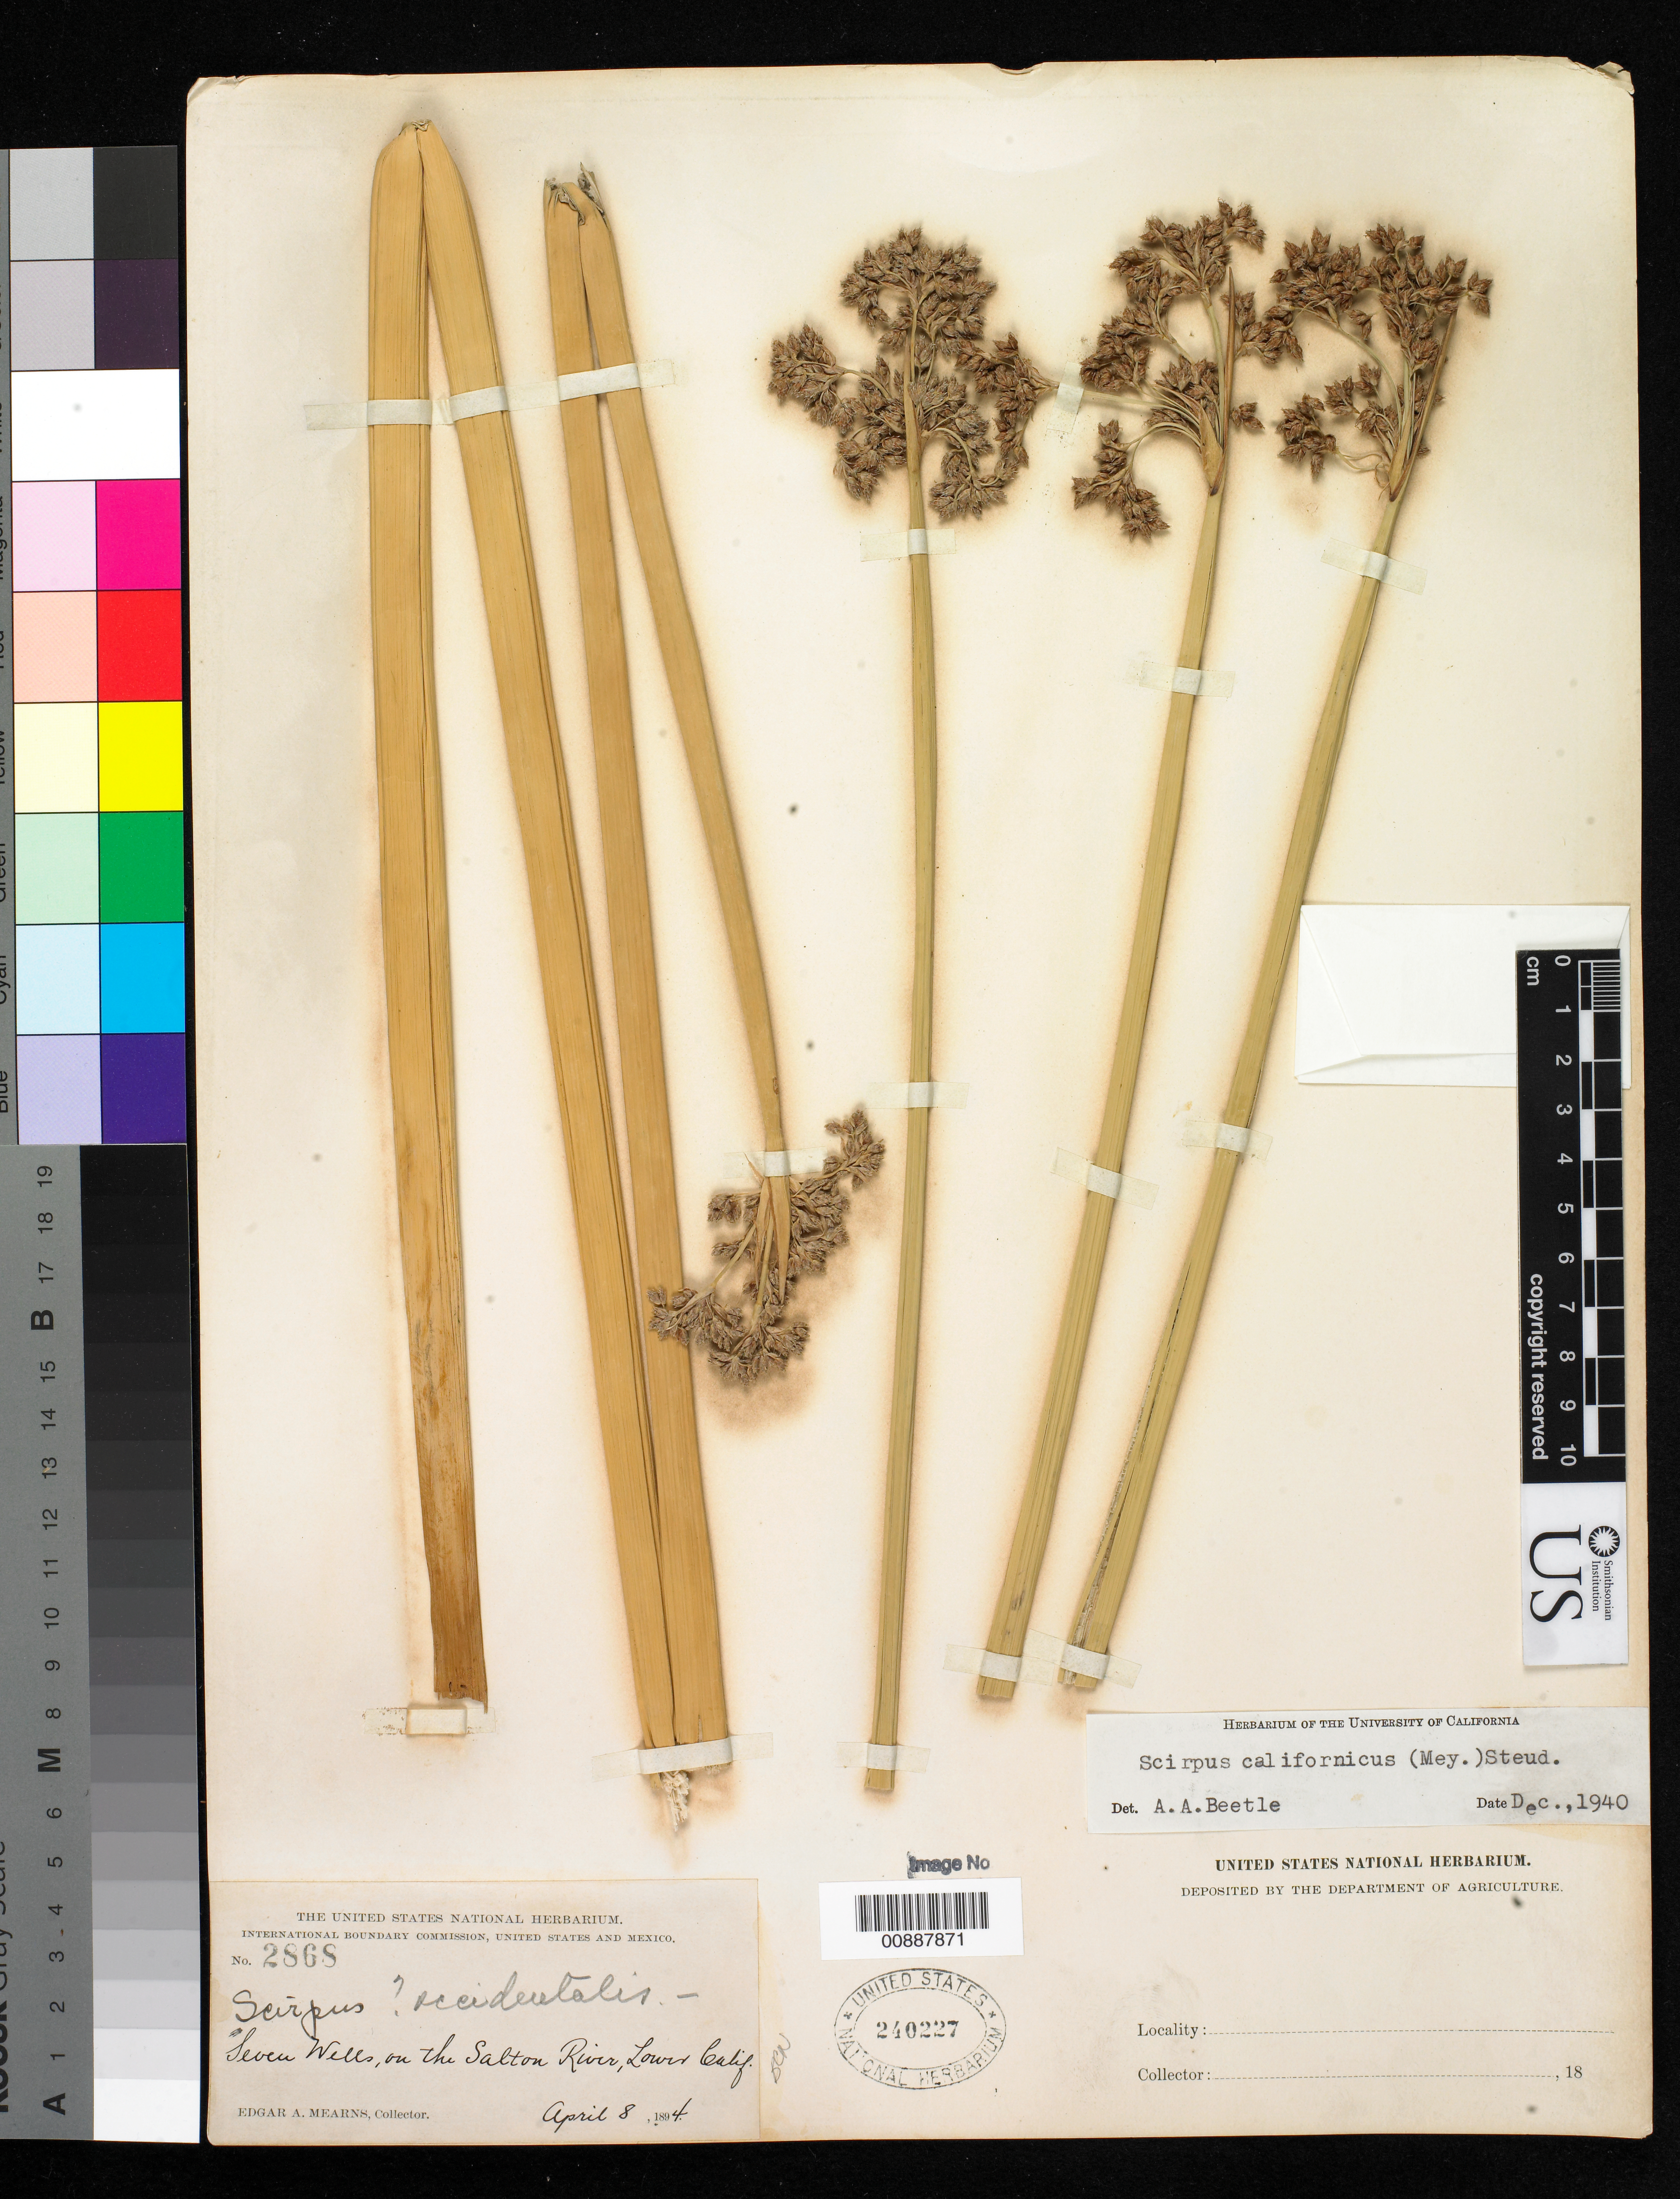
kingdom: Plantae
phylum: Tracheophyta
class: Liliopsida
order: Poales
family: Cyperaceae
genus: Schoenoplectus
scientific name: Schoenoplectus californicus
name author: (C.A. Mey.) Soják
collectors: E. A. Mearns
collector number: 2868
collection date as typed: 08 Apr 1894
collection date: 1894-04-08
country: Mexico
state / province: Baja California Norte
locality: Seven Wells, on the Salton River, Baja California.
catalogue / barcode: US 240227